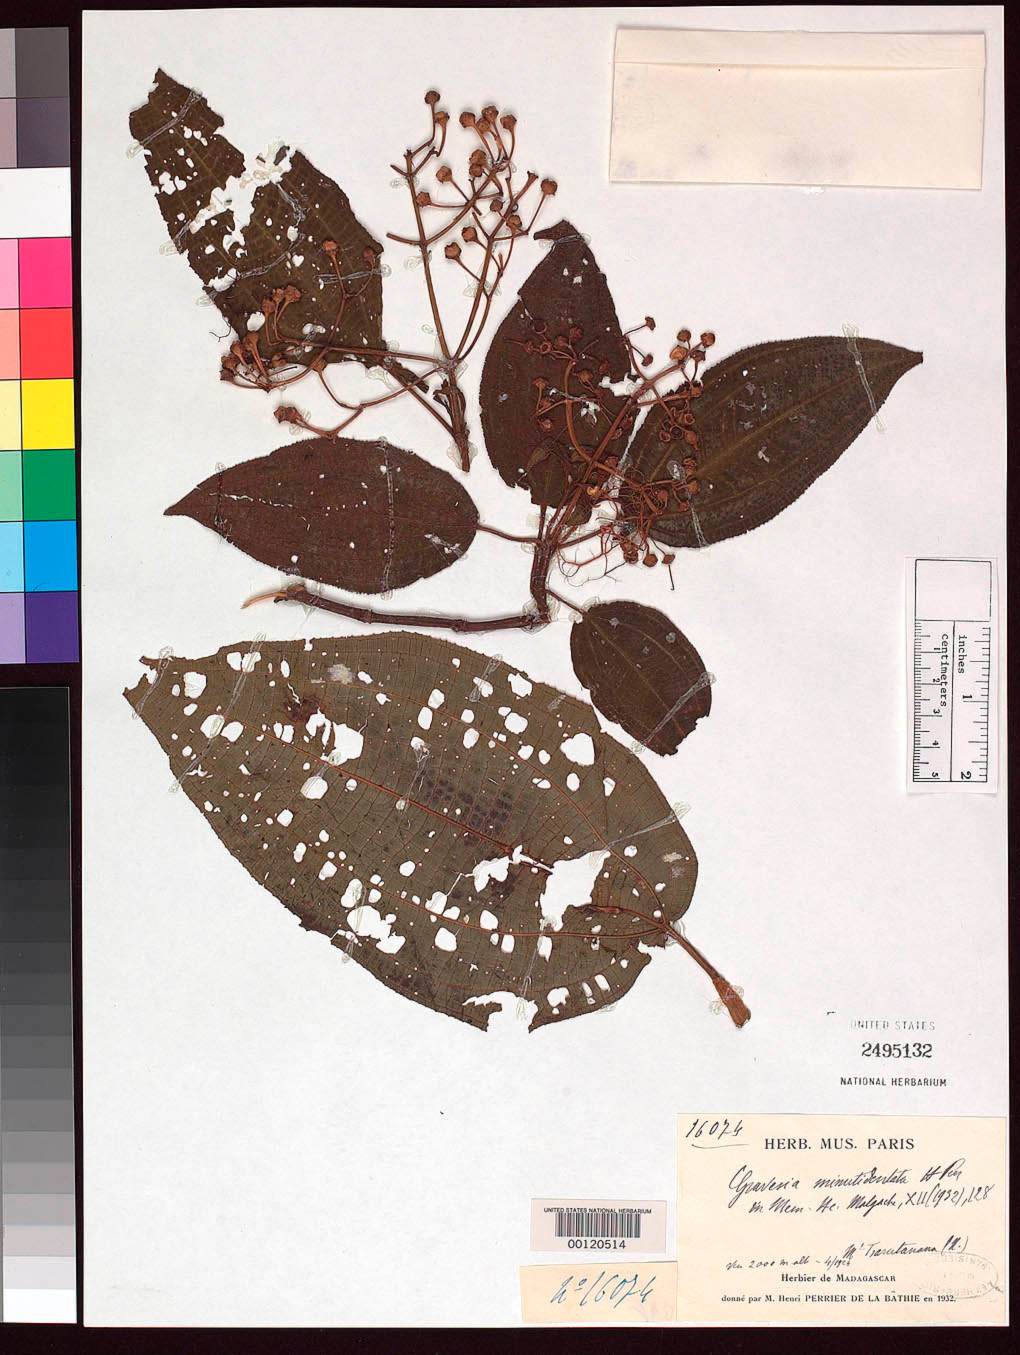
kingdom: Plantae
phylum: Tracheophyta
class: Magnoliopsida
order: Myrtales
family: Melastomataceae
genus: Gravesia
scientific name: Gravesia mintidentata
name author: H. Perrier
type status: Isosyntype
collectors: H. Perrier de la Bâthie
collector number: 16074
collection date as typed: Apr 1924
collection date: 1924-04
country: Madagascar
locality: Tsaratanana.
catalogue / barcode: US 2495132